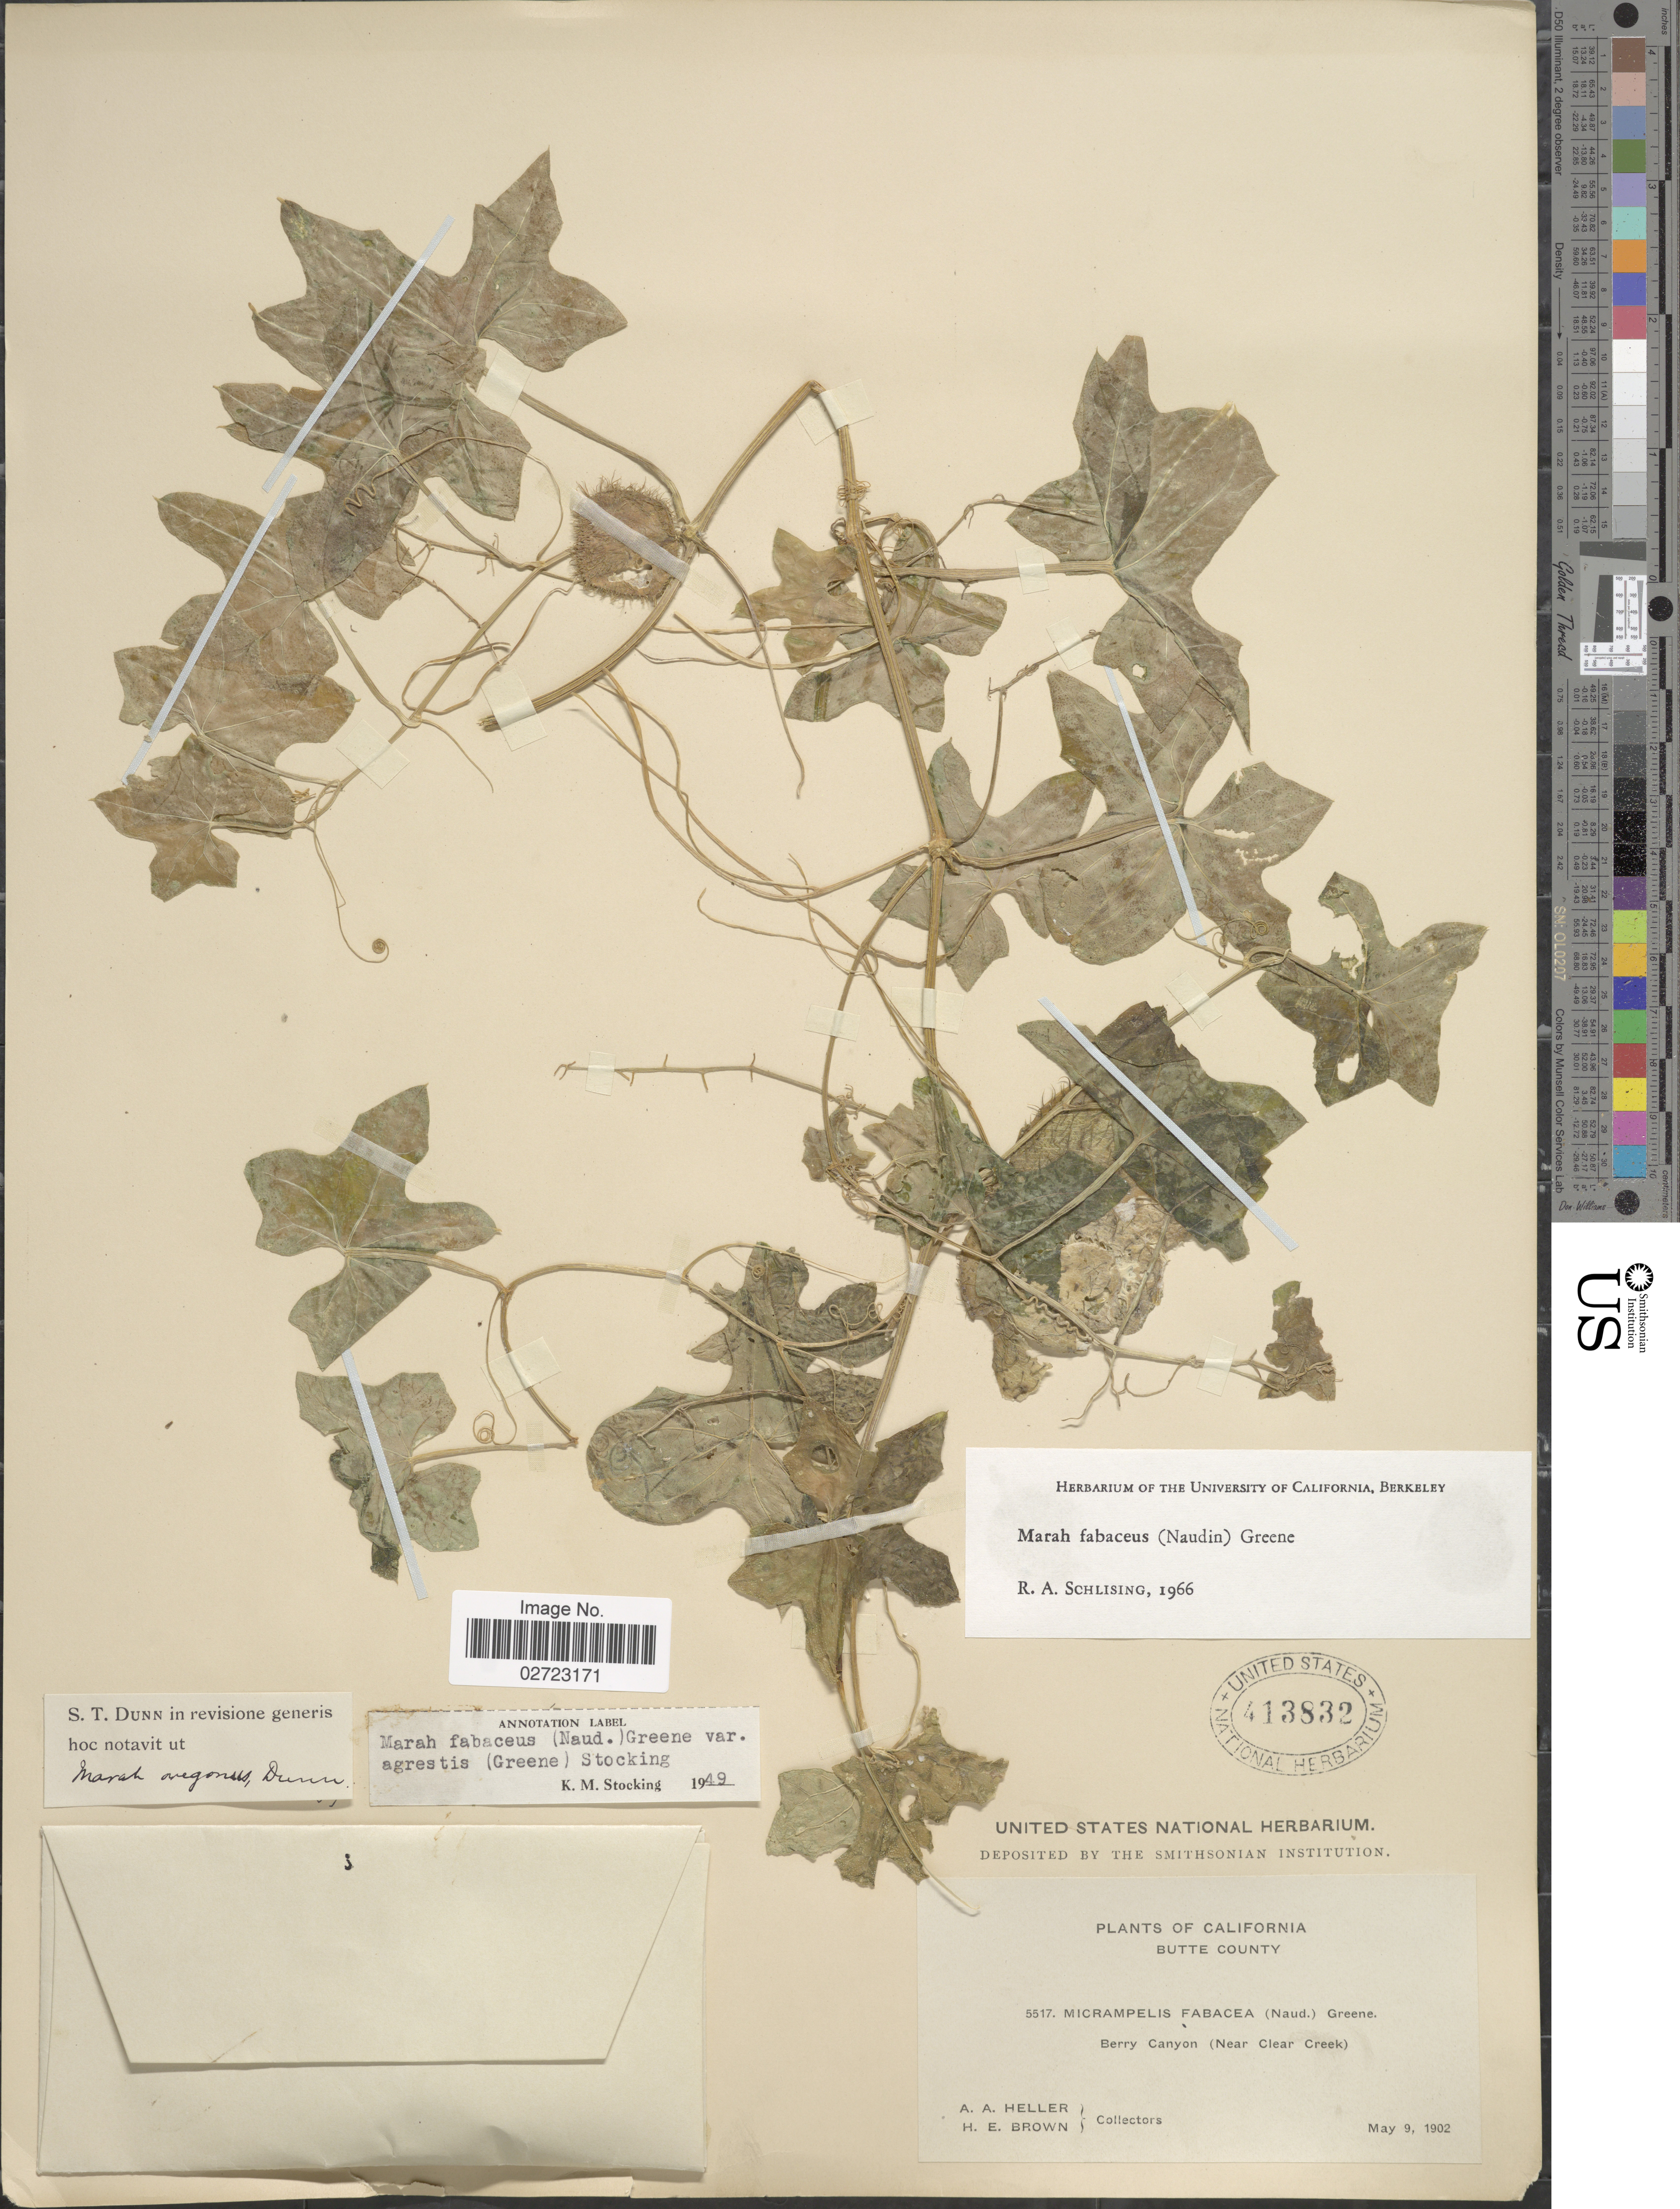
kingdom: Plantae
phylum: Tracheophyta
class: Magnoliopsida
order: Cucurbitales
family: Cucurbitaceae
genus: Marah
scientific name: Marah fabacea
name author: (Naudin) Greene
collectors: A. A. Heller & H. E. Brown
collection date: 1902-05-09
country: United States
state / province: California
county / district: Butte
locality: Butte County, Berry Canyon (Near Clear Creek).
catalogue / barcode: US 413832